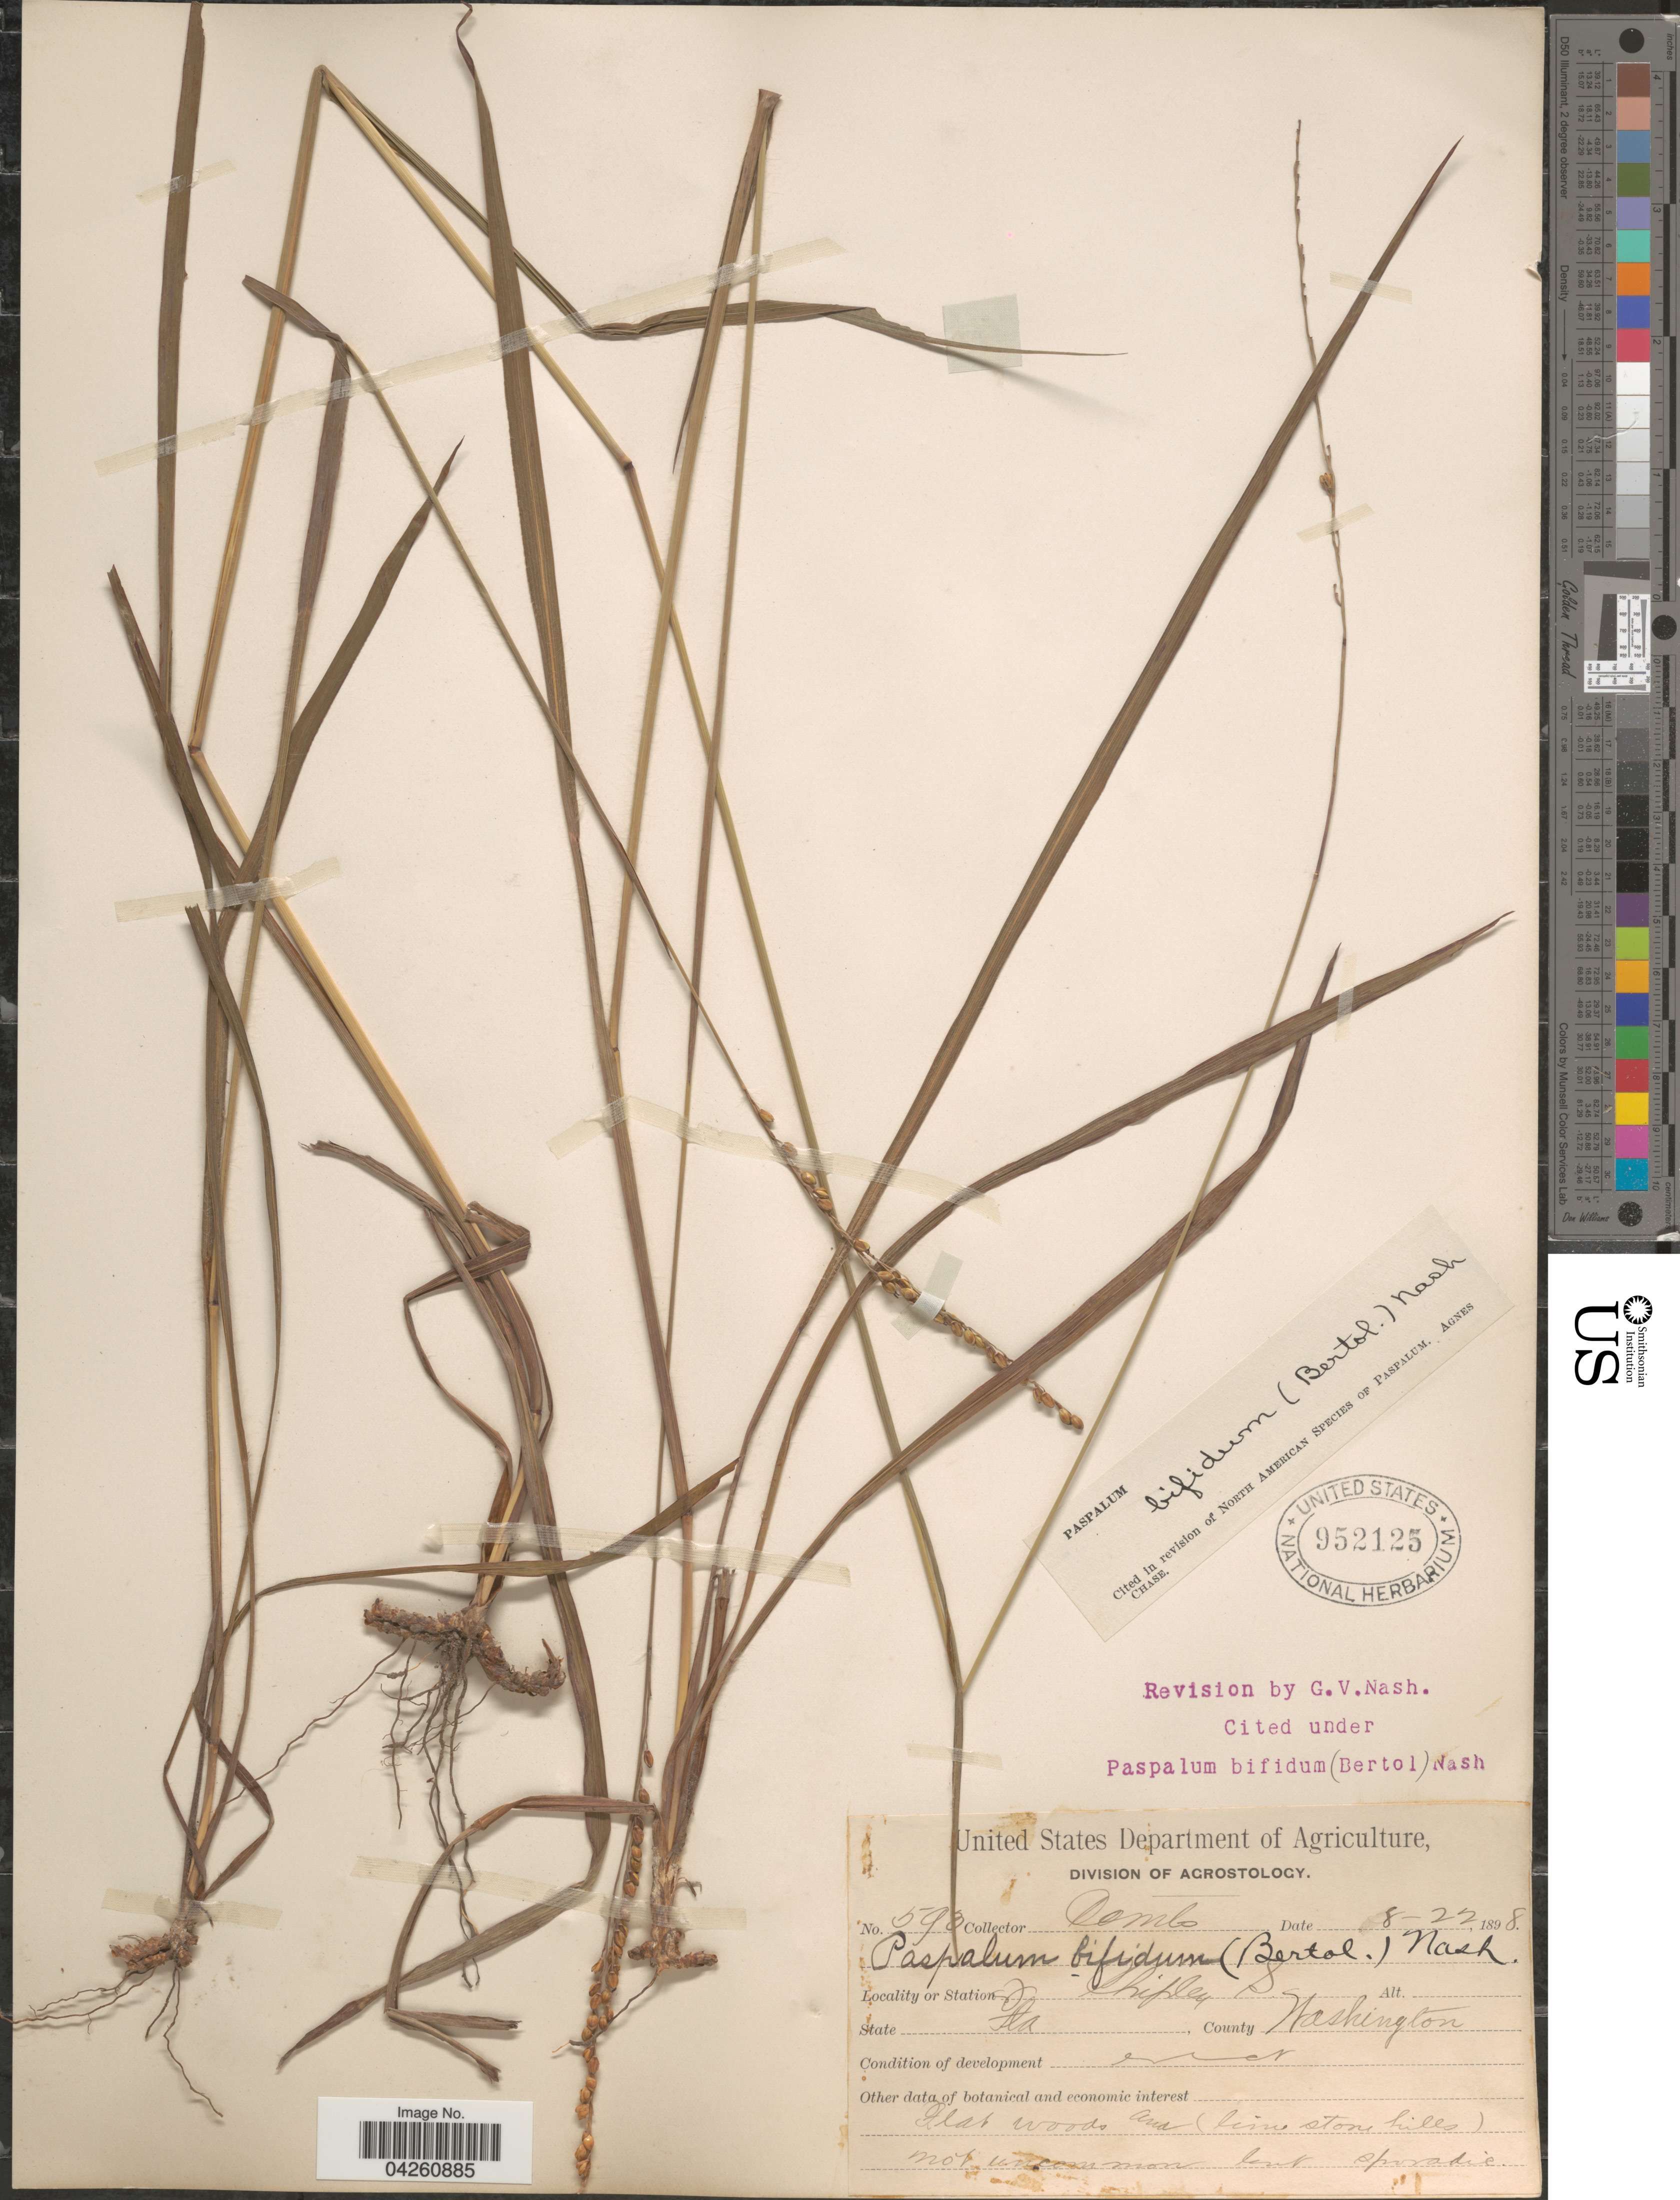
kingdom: Plantae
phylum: Tracheophyta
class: Liliopsida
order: Poales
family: Poaceae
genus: Paspalum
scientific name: Paspalum bifidum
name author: (Bertol.) Nash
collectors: -. Combs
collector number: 593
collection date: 1898-08-22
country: United States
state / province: Florida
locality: Chipley S. County Washington.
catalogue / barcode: US 952125